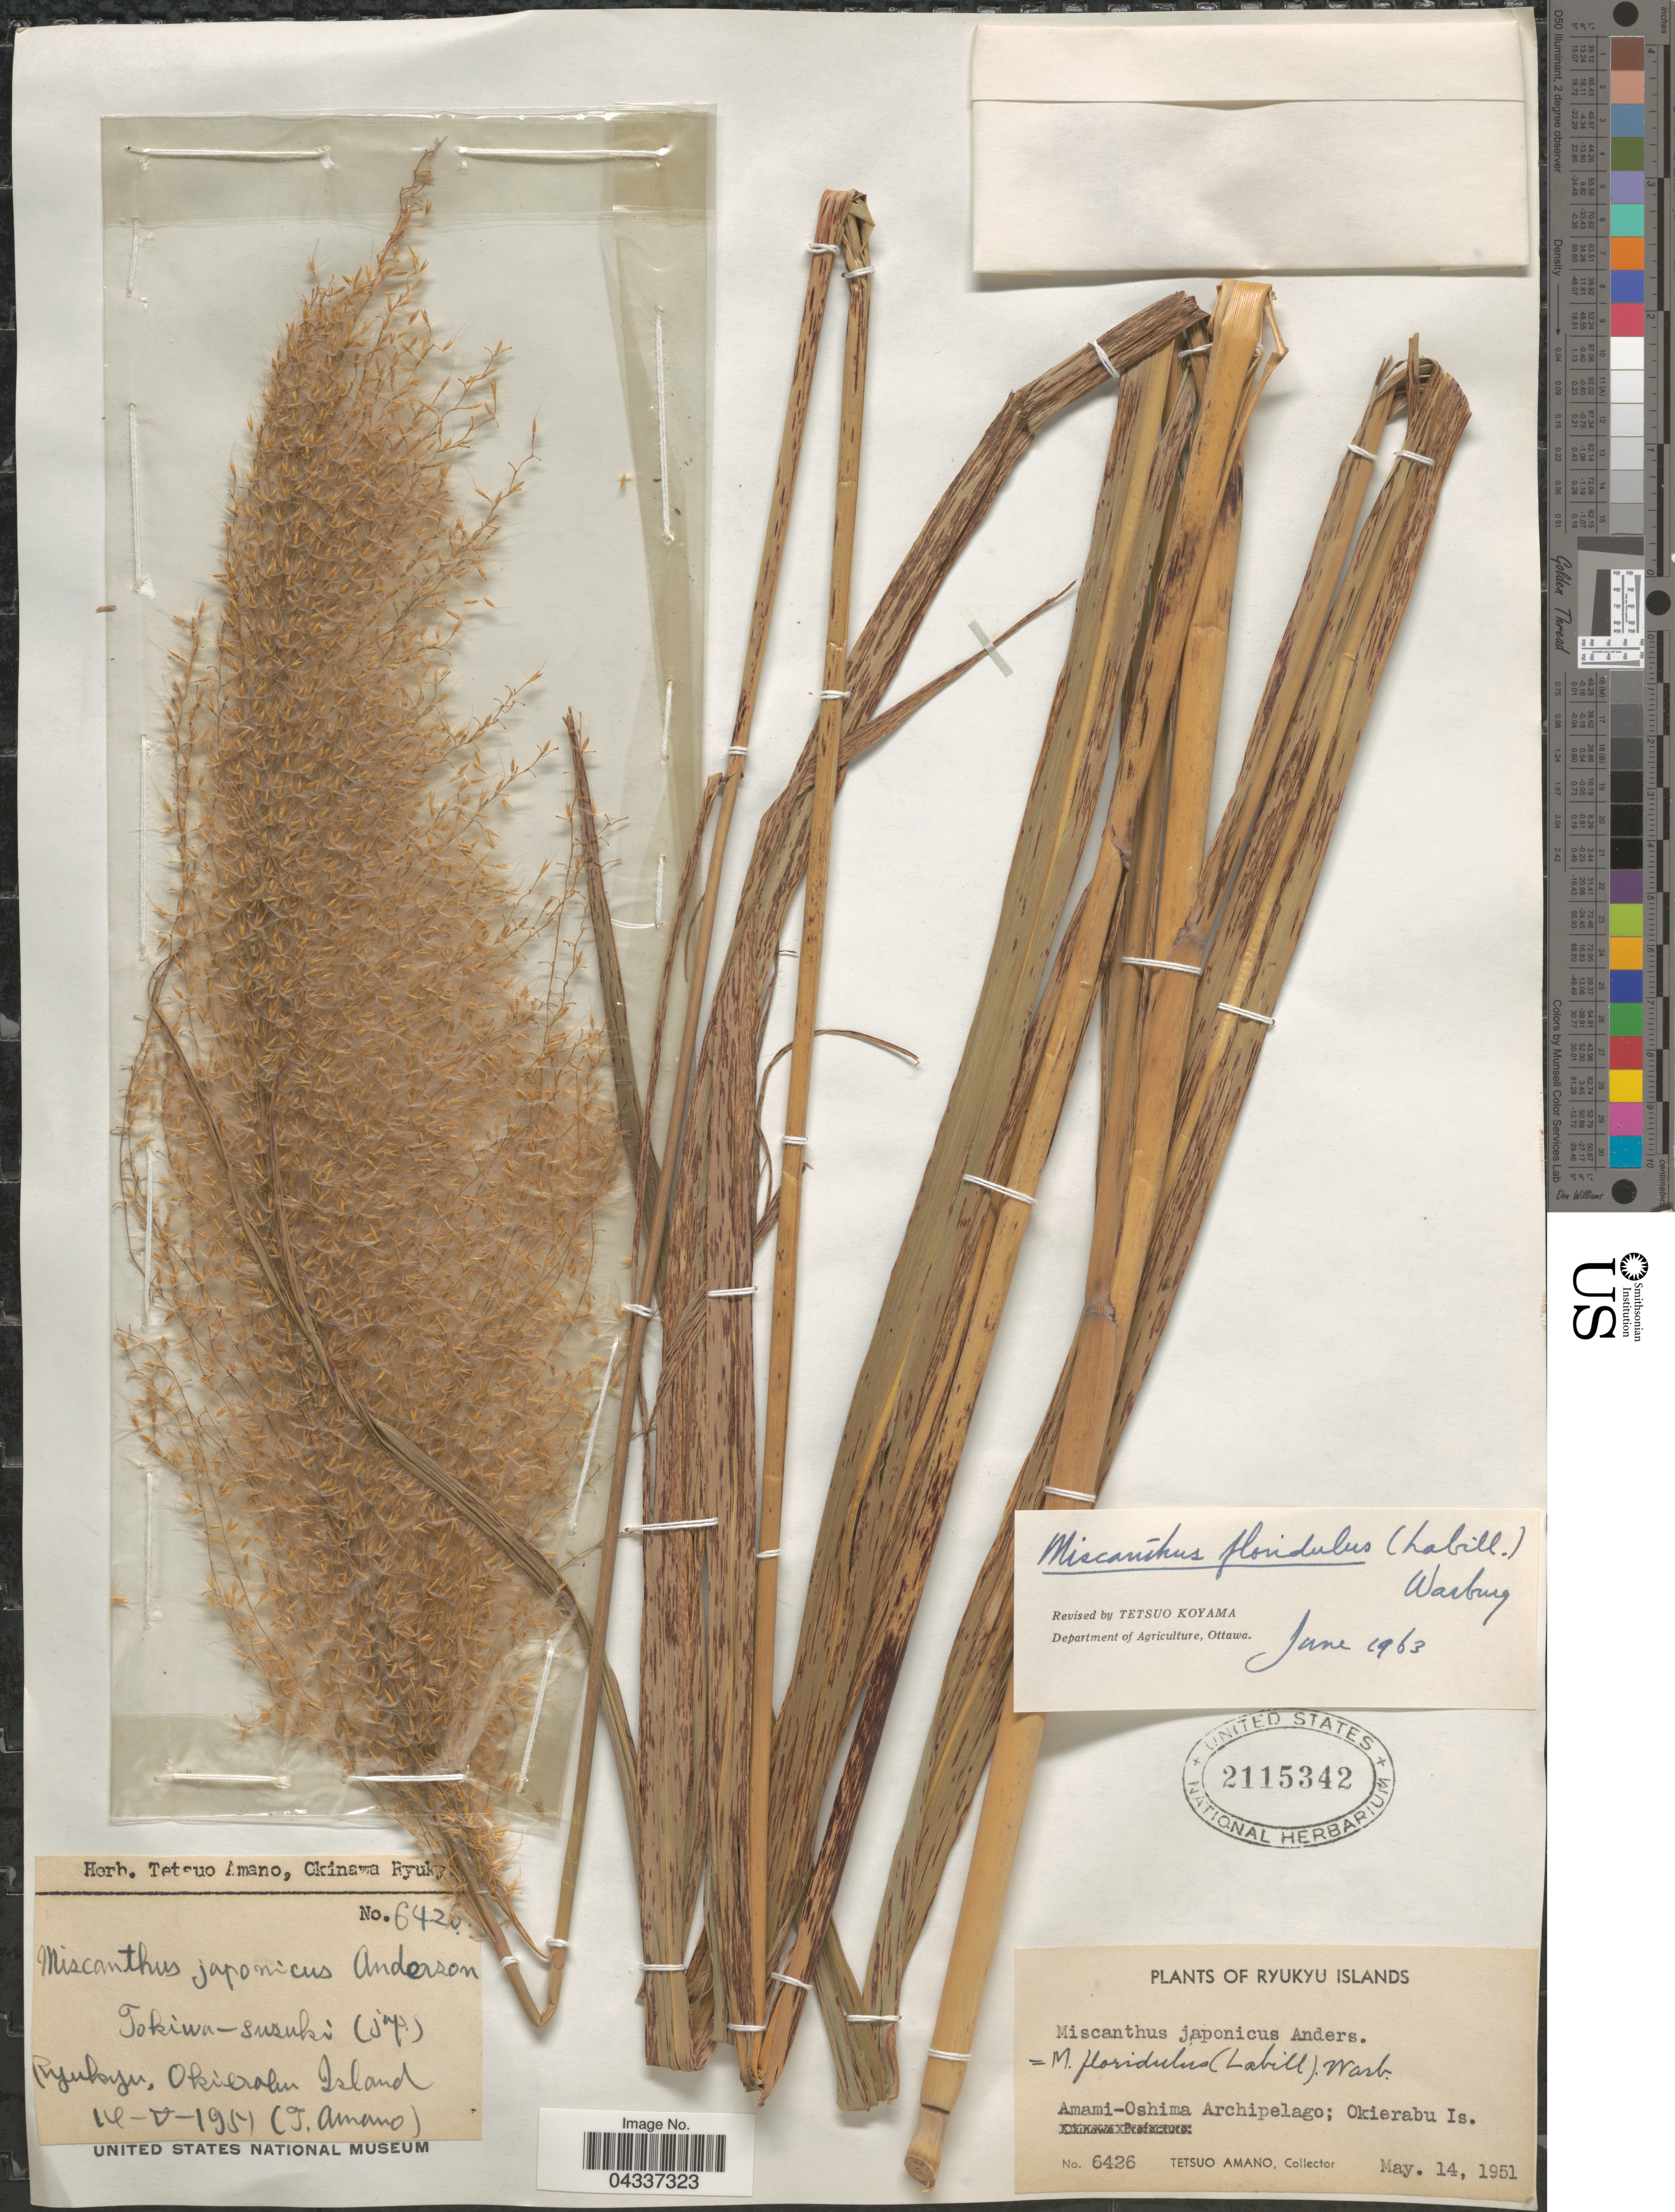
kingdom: Plantae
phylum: Tracheophyta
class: Liliopsida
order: Poales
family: Poaceae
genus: Miscanthus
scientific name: Miscanthus floridulus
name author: (Labill.) Warb.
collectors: T. Amano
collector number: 6426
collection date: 1951-05-14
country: Japan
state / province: Okinawa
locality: Tokiwa-susuki ( [illegible text]). Ryukyu, Okinawa Island. Ryukyu Islands. Amami-Oshima Archipelago; Okierabu Is.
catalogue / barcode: US 2115342